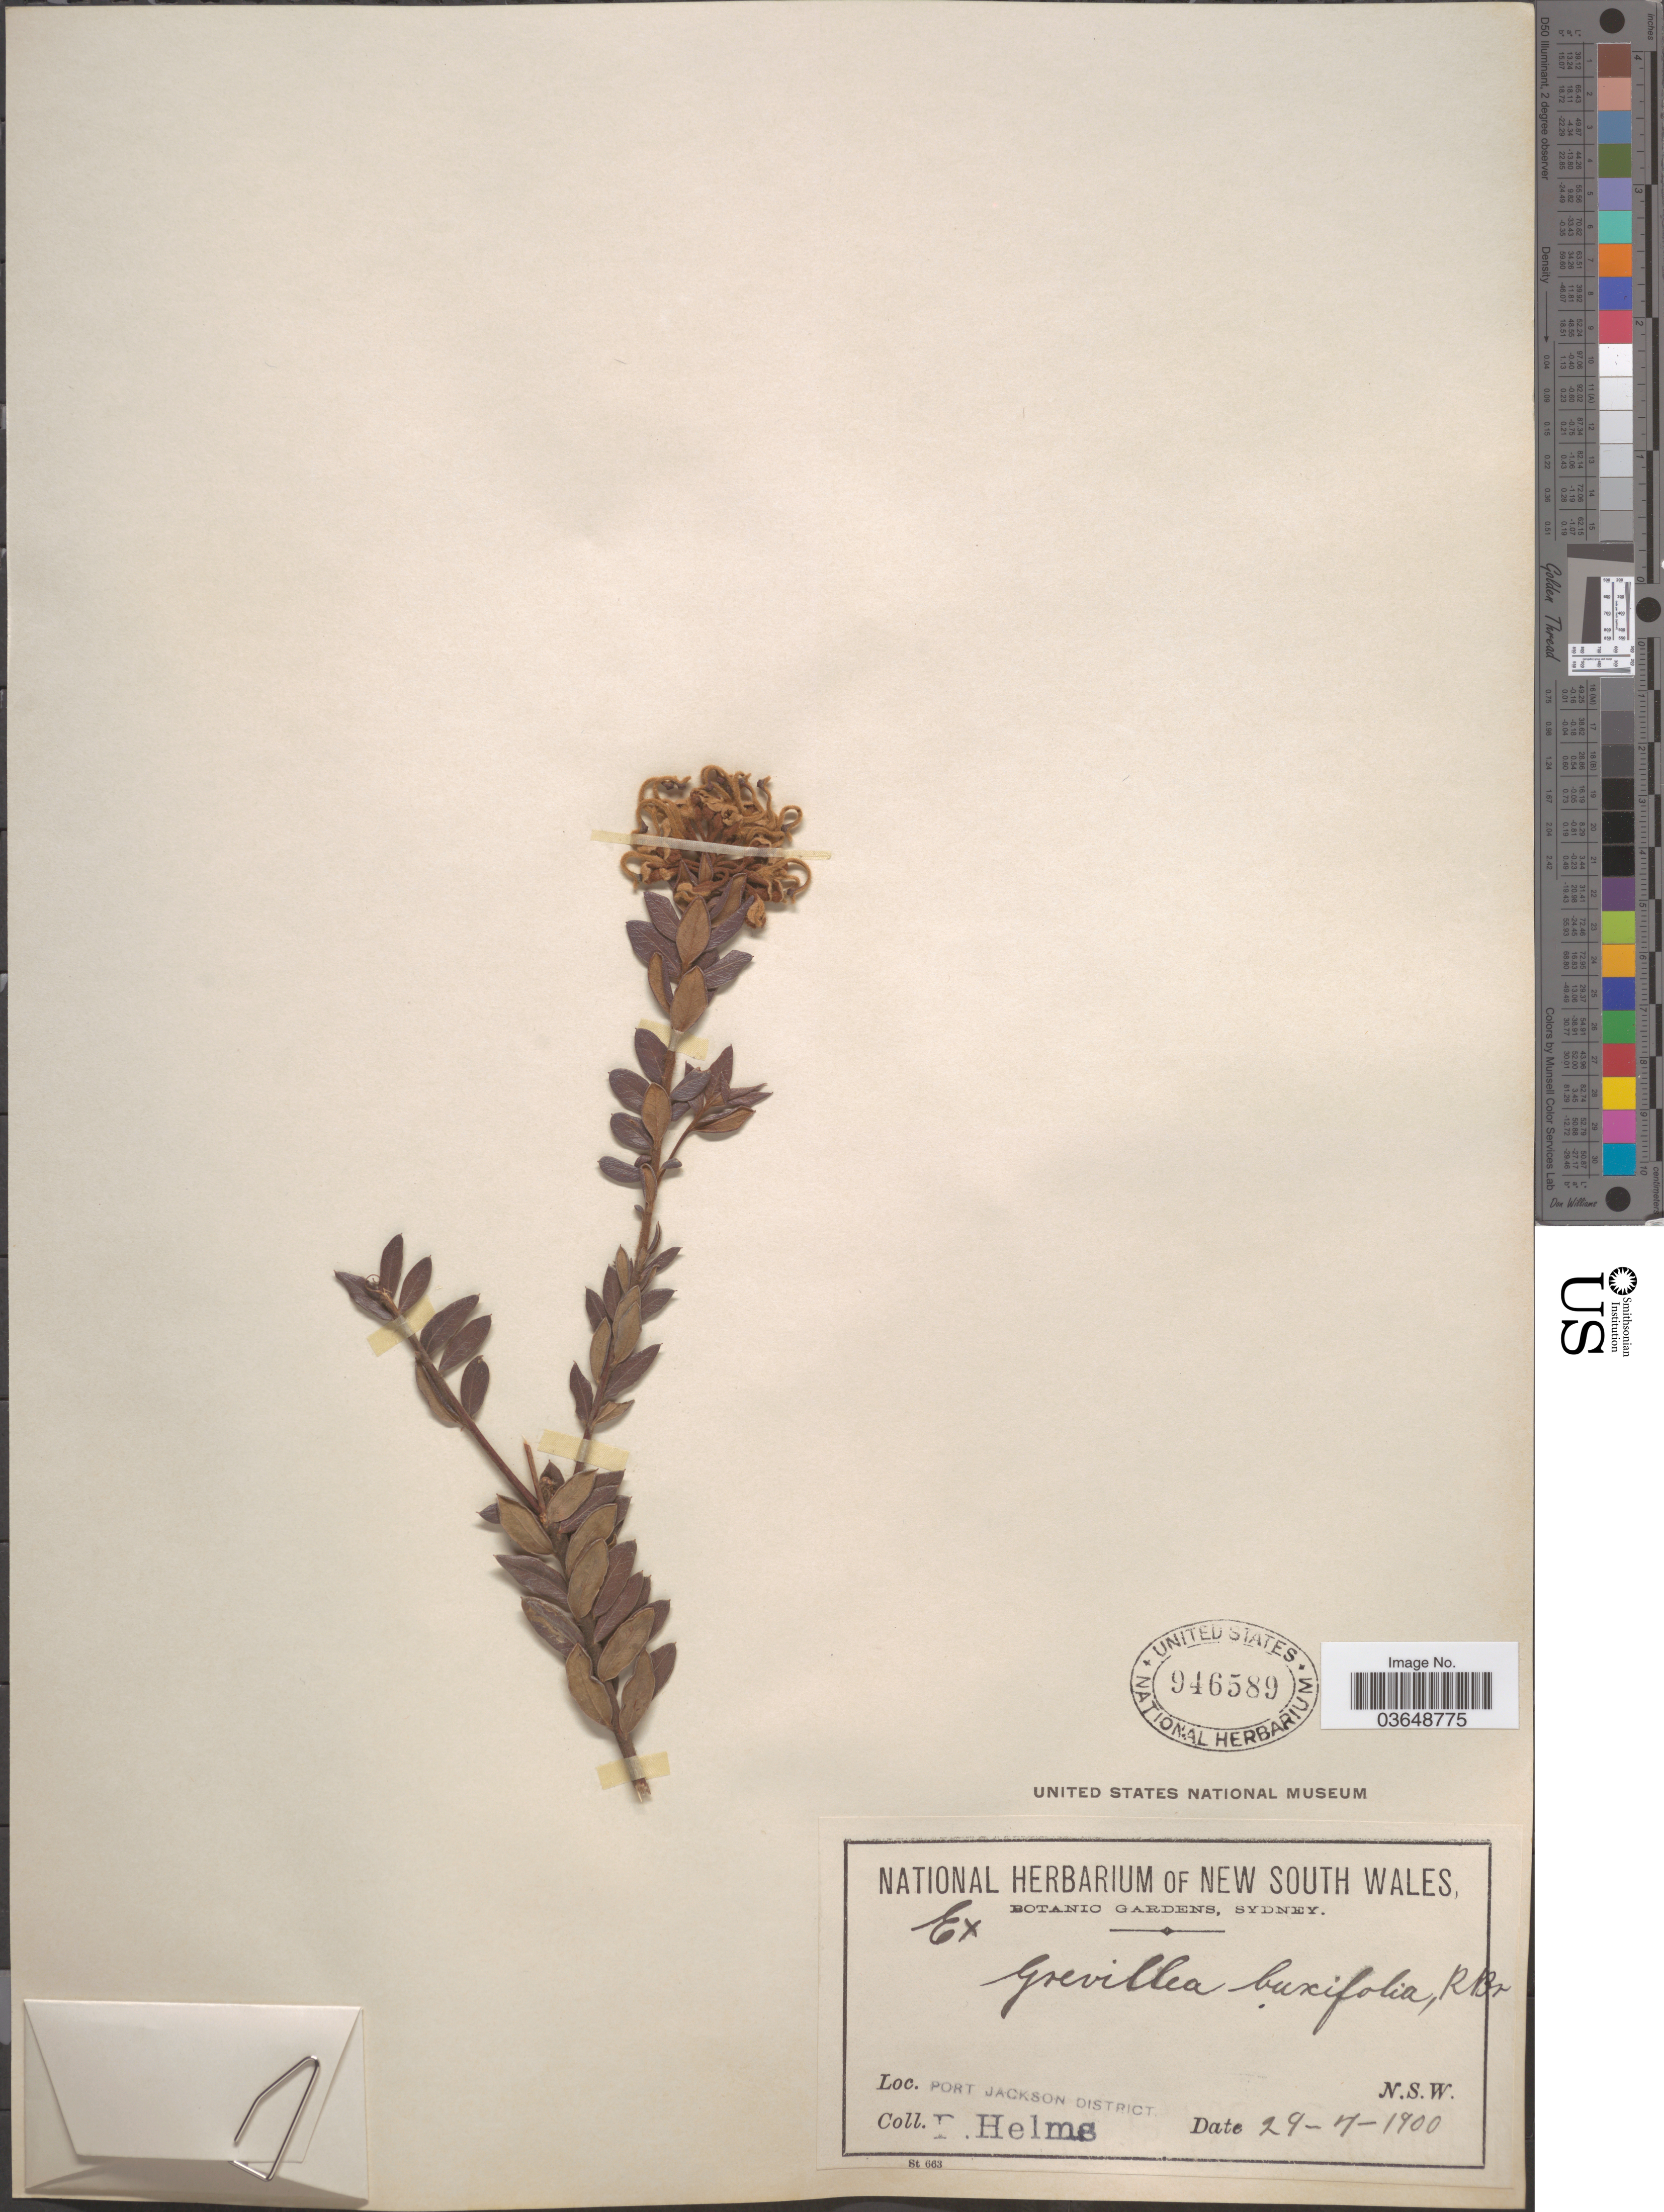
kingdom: Plantae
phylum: Tracheophyta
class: Magnoliopsida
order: Proteales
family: Proteaceae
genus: Grevillea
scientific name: Grevillea buxifolia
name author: R. Br.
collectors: R. Helms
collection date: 1900-07-29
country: Australia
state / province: New South Wales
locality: Port Jackson District.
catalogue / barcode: US 946589